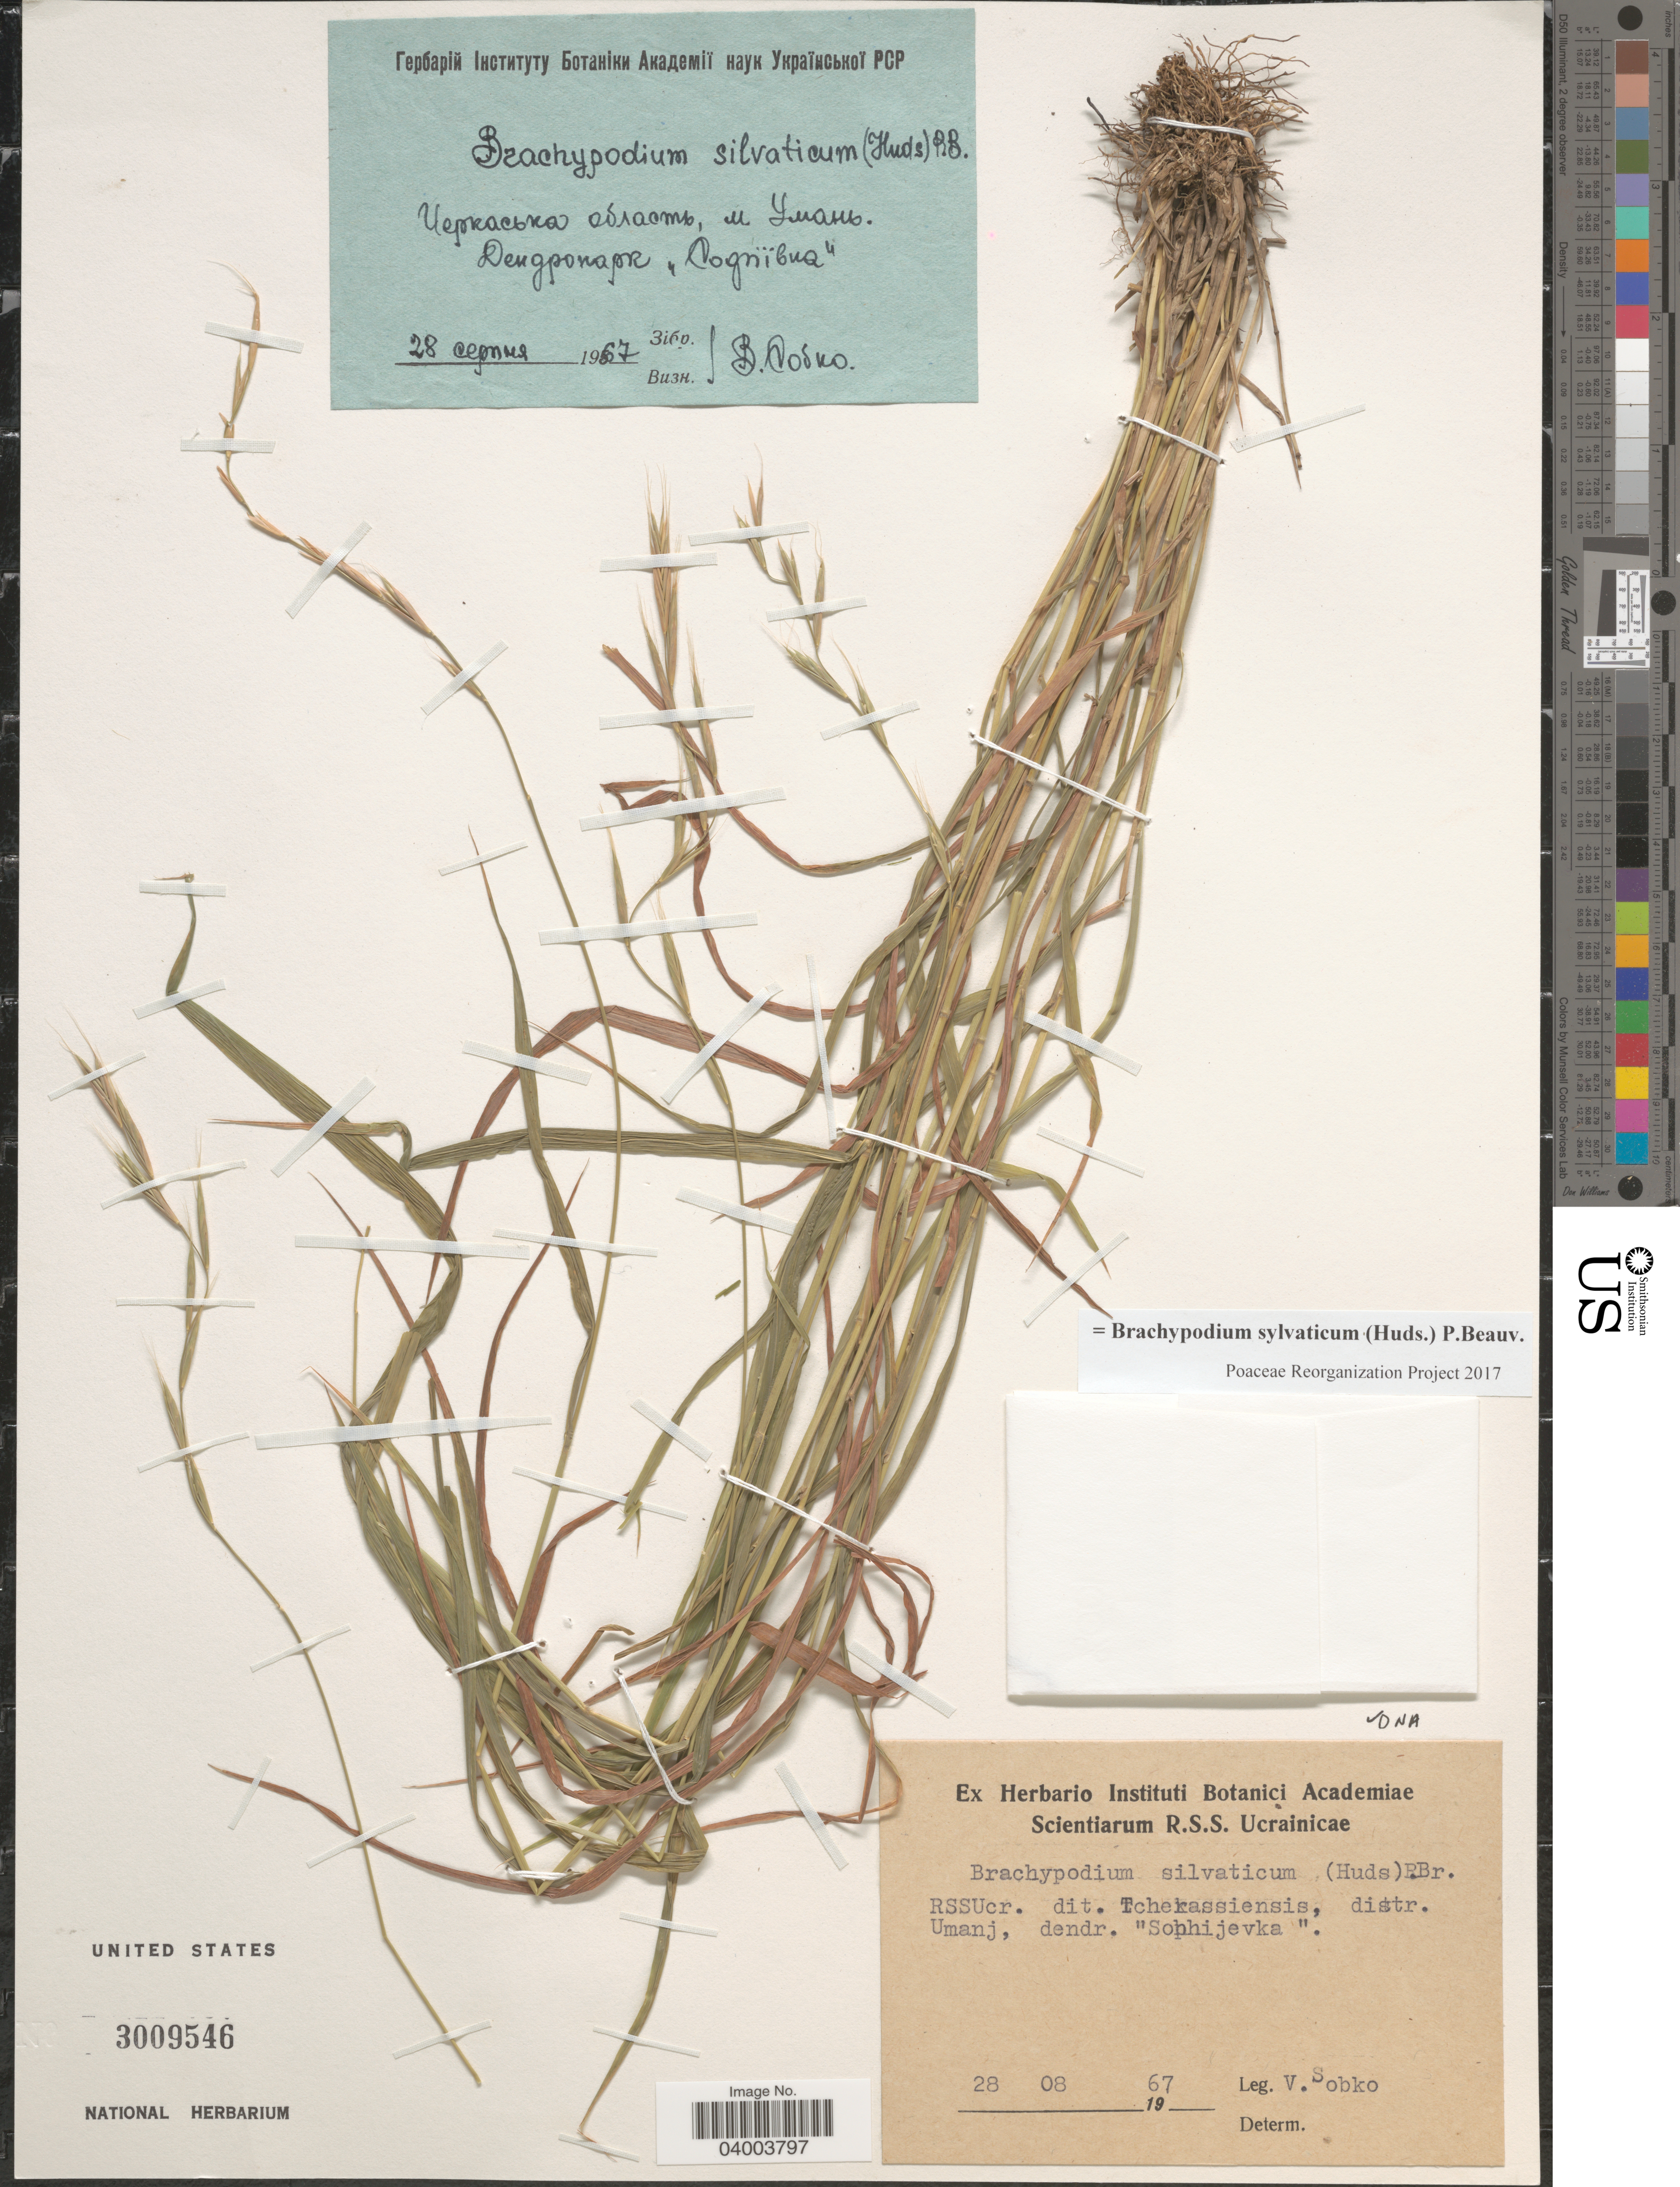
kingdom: Plantae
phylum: Tracheophyta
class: Liliopsida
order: Poales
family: Poaceae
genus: Brachypodium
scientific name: Brachypodium sylvaticum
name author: (Huds.) P. Beauv.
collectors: V. Sobko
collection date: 1967-08-28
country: Ukraine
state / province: Cherkasy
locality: Uman, Dendropark "Sofievka".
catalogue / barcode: US 3009546